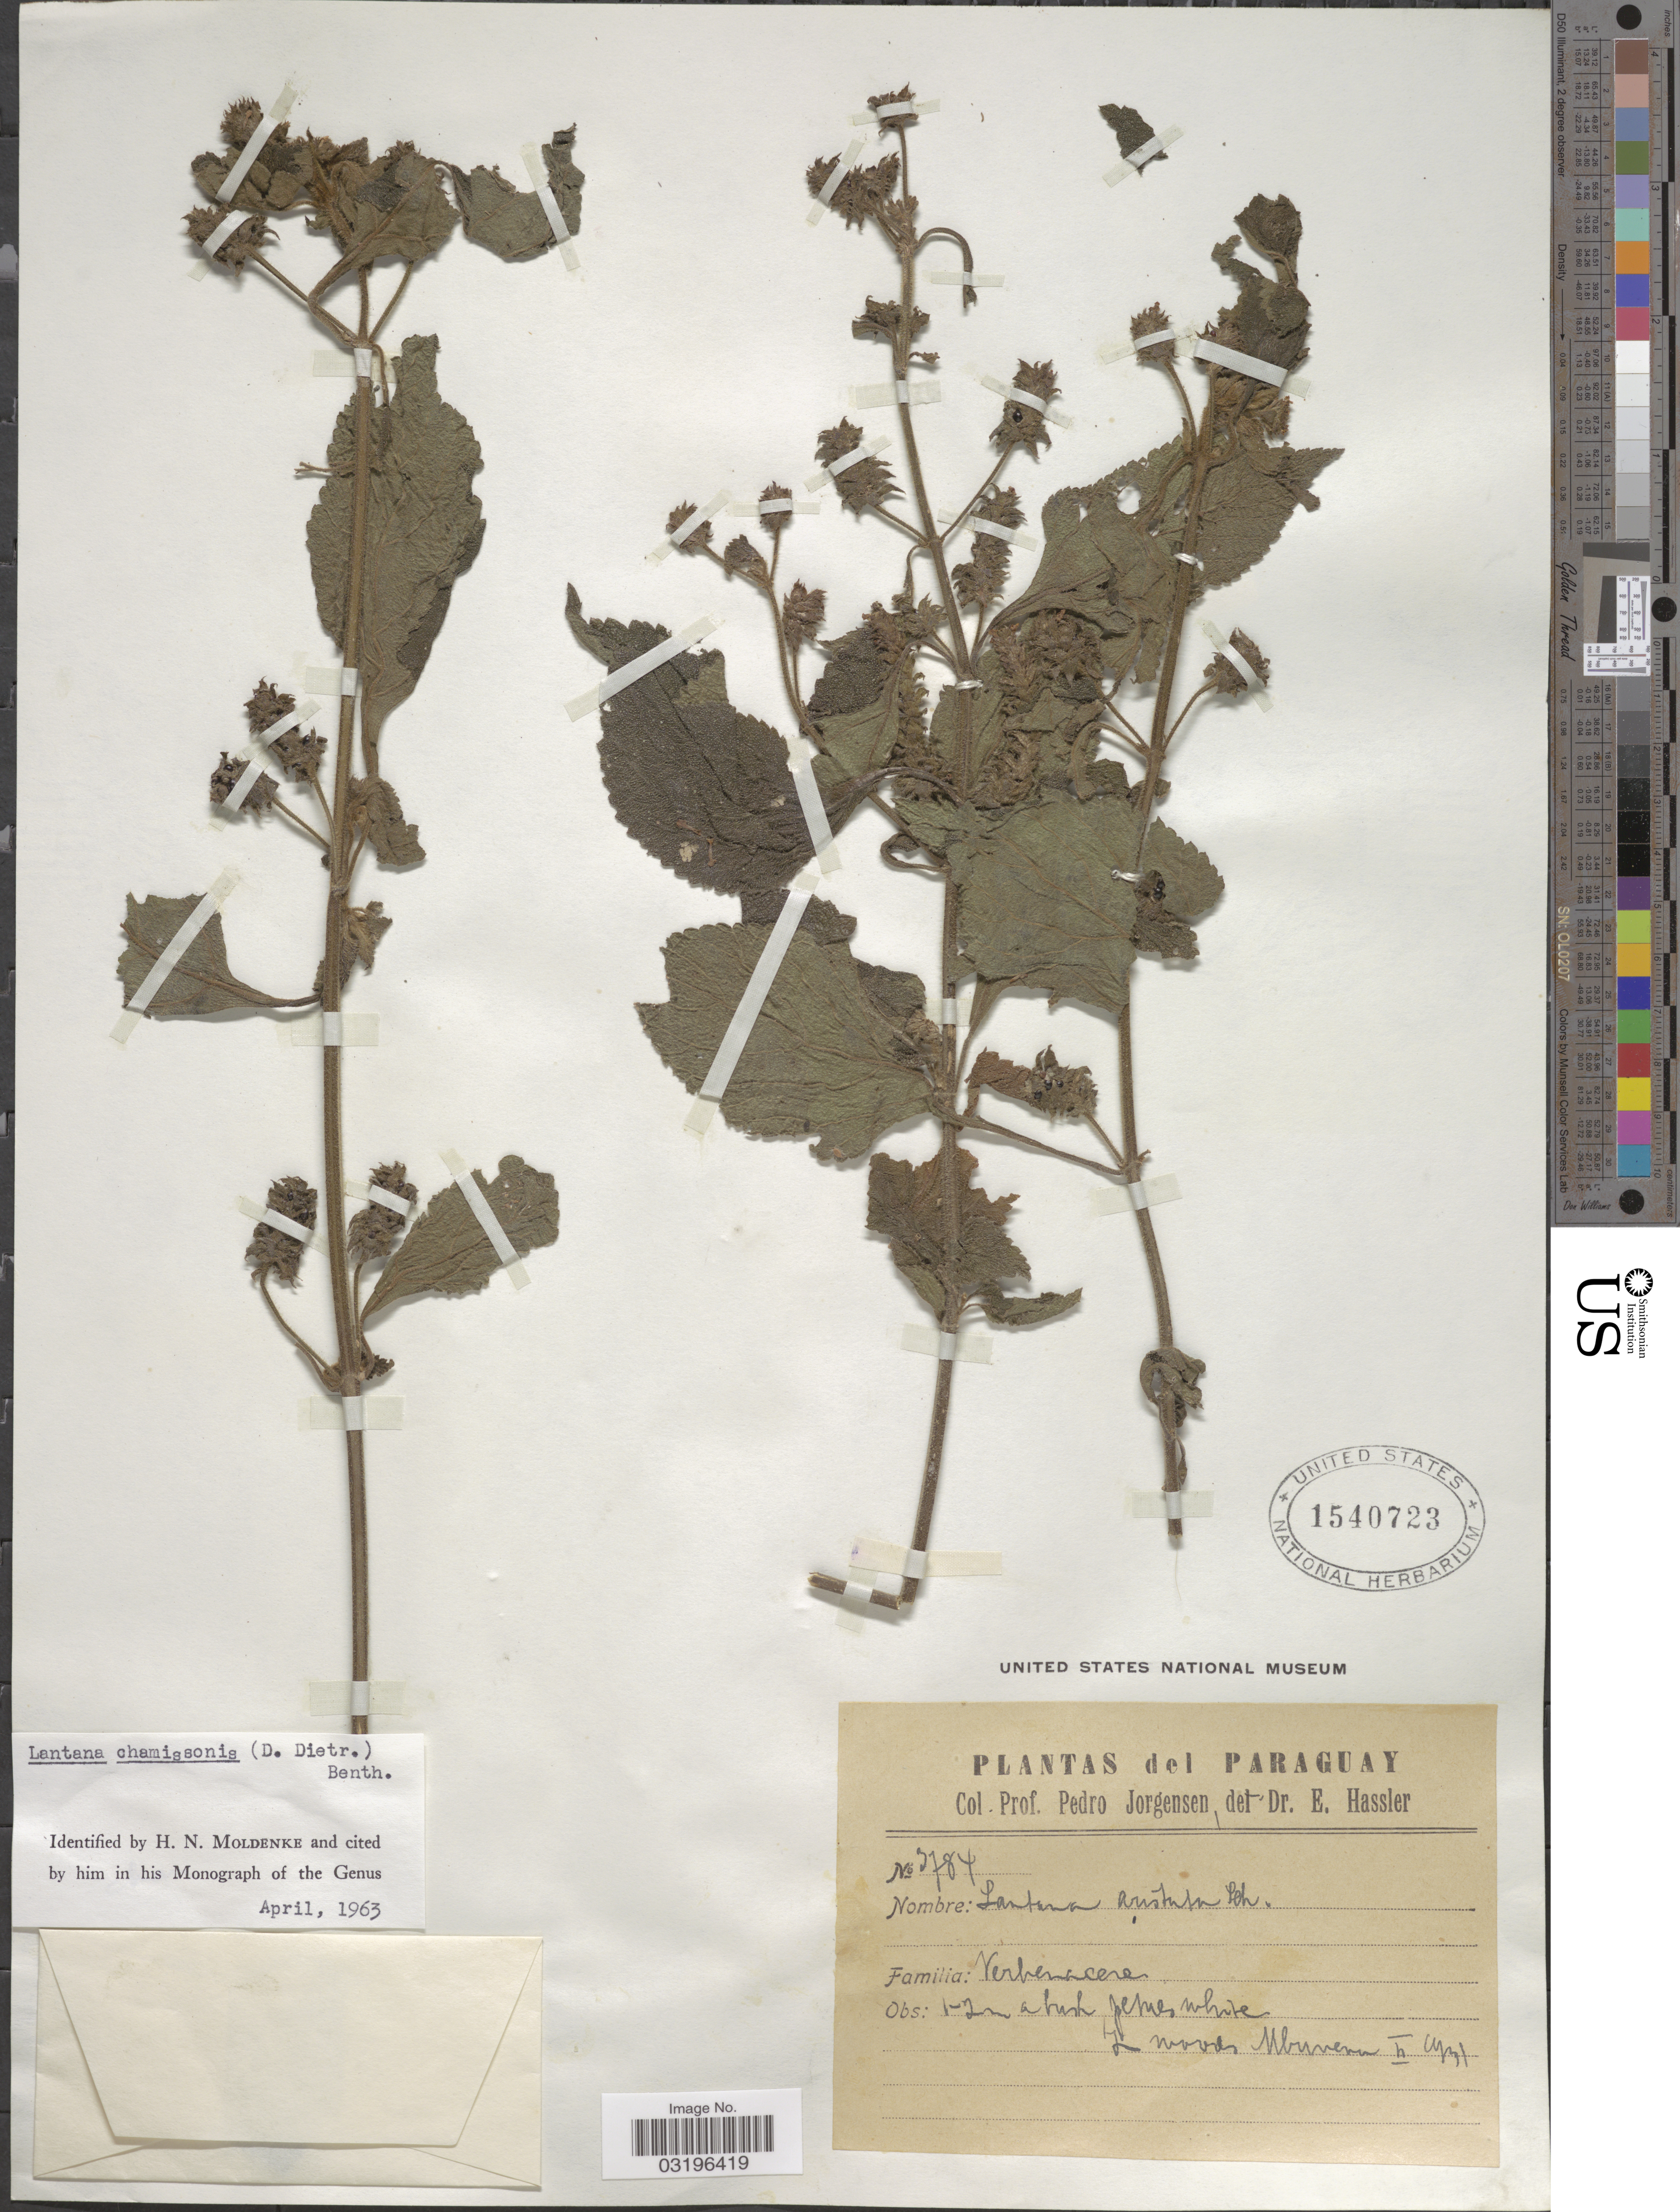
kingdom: Plantae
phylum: Tracheophyta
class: Magnoliopsida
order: Lamiales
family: Verbenaceae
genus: Lantana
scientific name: Lantana chamissonis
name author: Benth. ex B.D. Jacks.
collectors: P. Jörgensen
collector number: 2784*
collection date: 1931-02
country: Paraguay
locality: Mburero.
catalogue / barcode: US 1540723